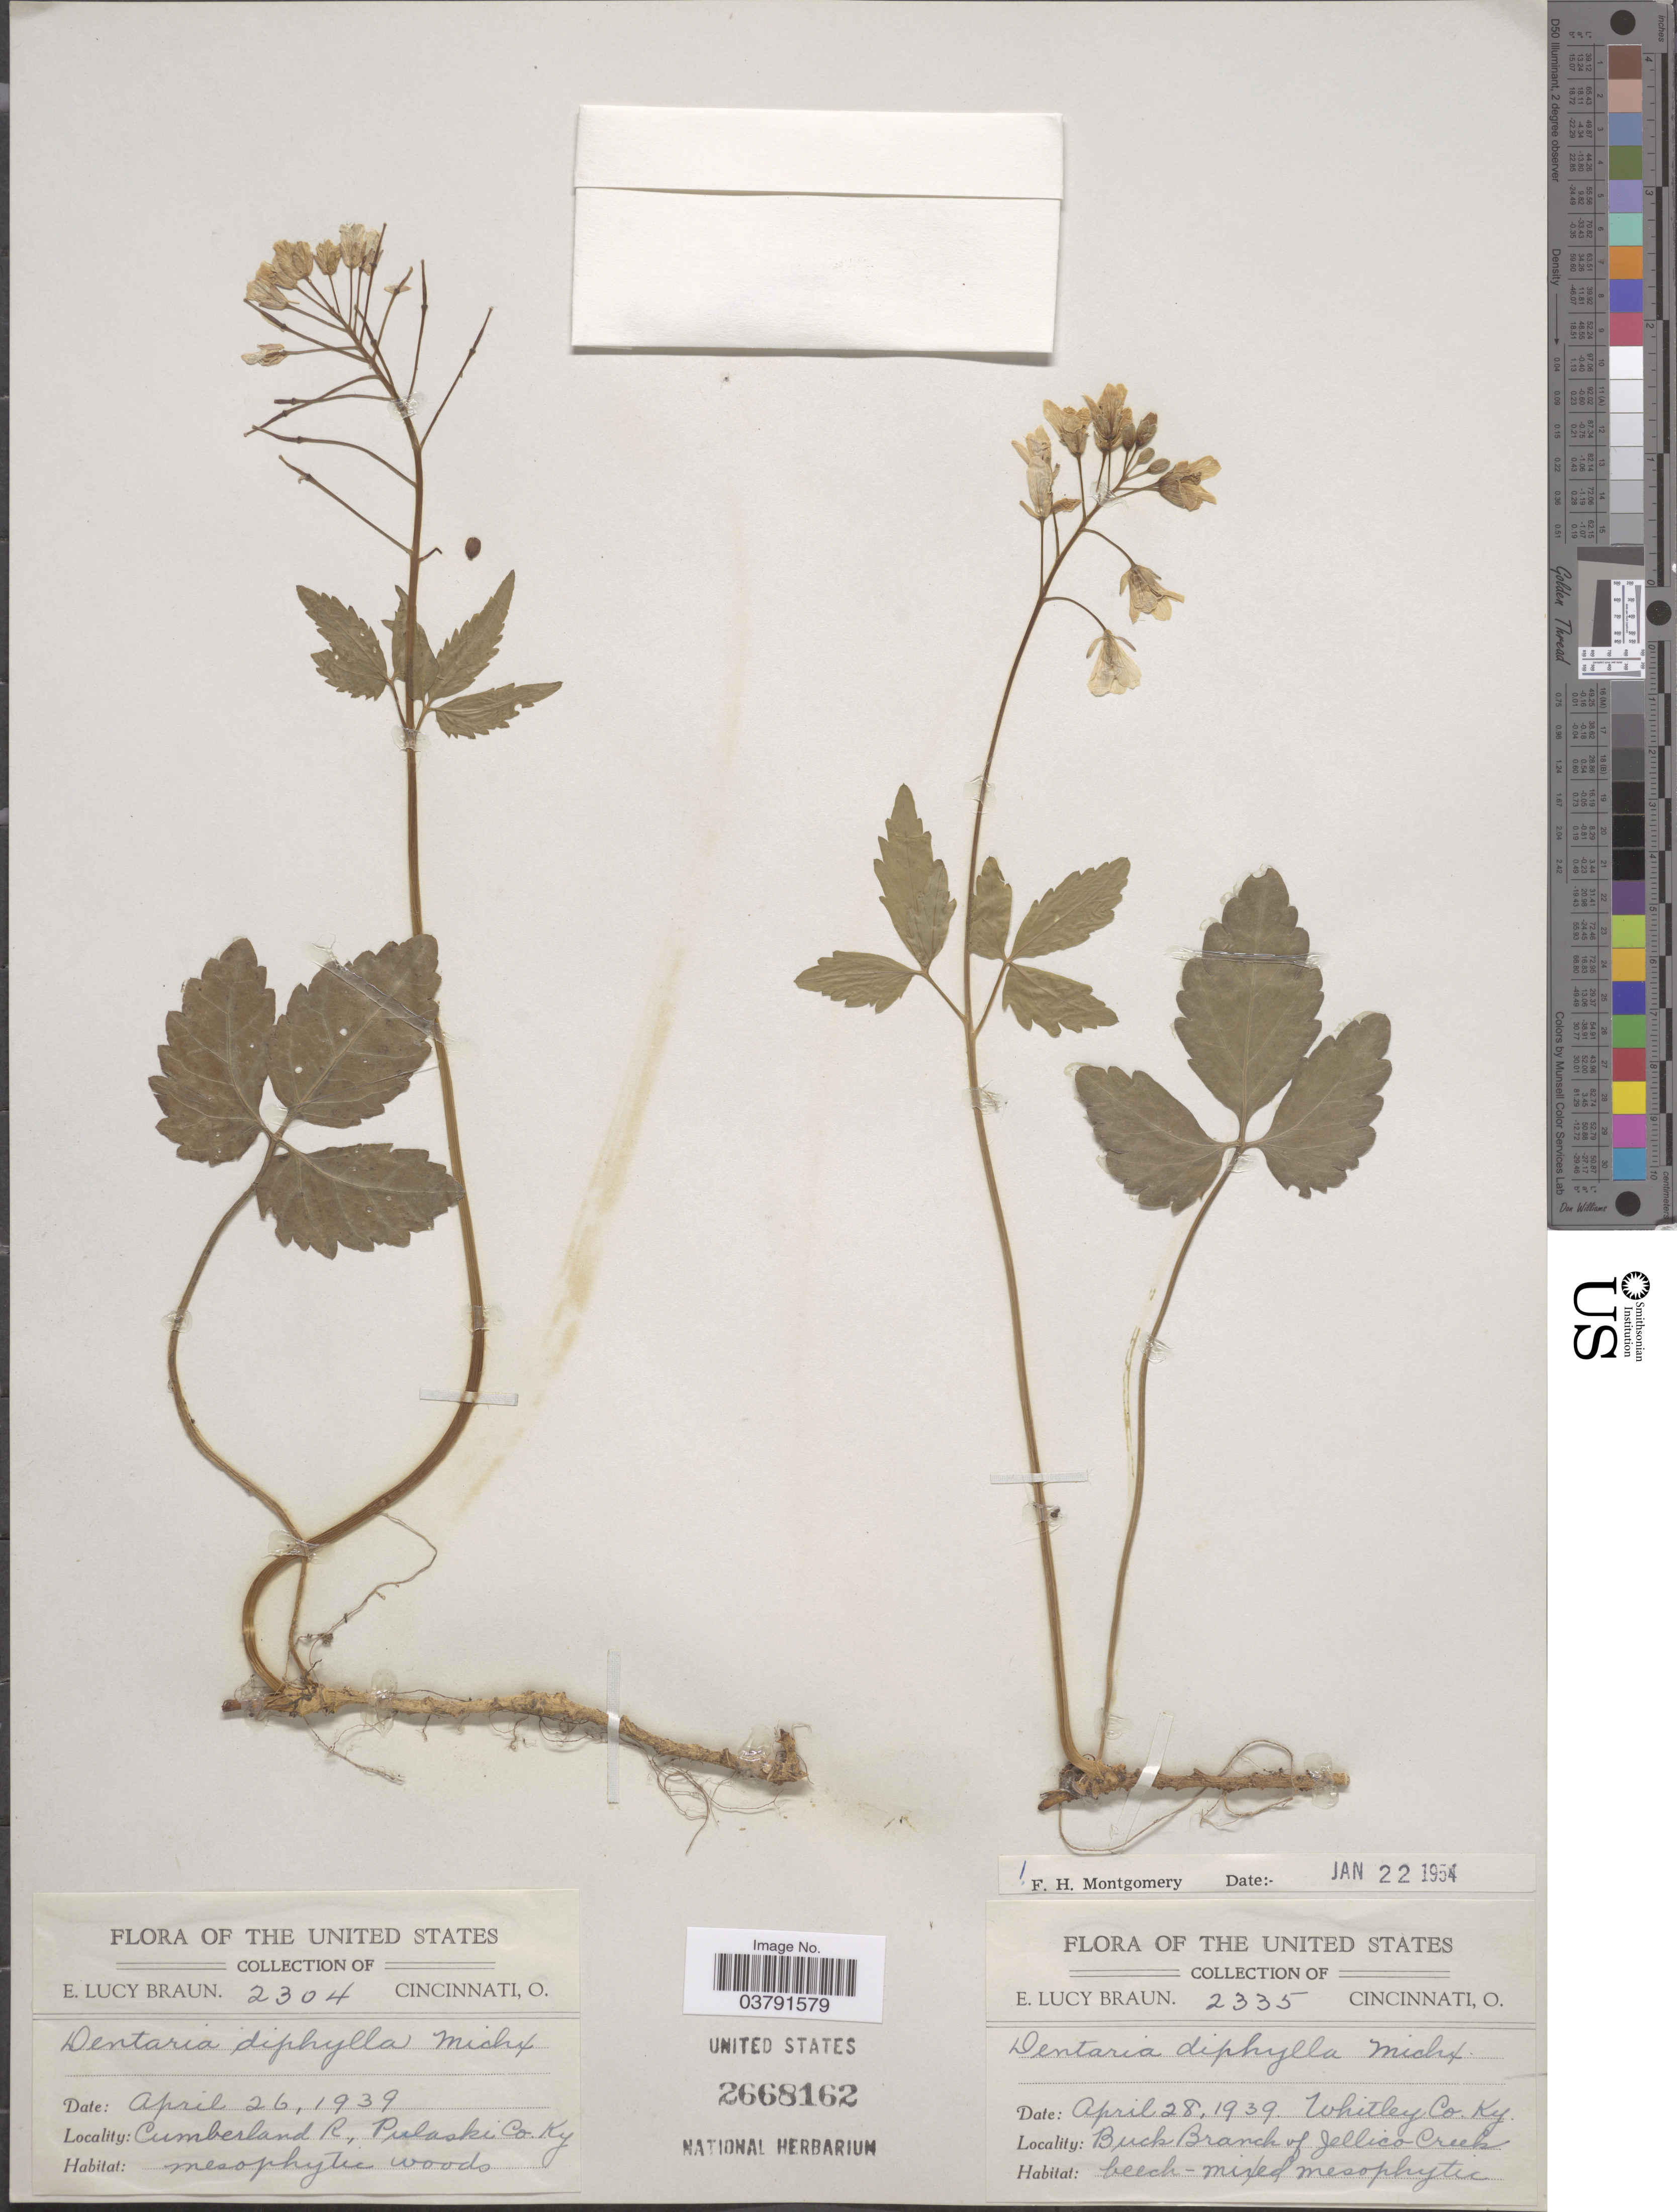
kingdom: Plantae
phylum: Tracheophyta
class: Magnoliopsida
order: Brassicales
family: Brassicaceae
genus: Dentaria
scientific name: Dentaria diphylla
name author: Michx.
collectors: E. L. Braun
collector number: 2304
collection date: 1939-04-26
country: United States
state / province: Kentucky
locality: Cumberland R., Pulaski Co.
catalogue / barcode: US 2668162